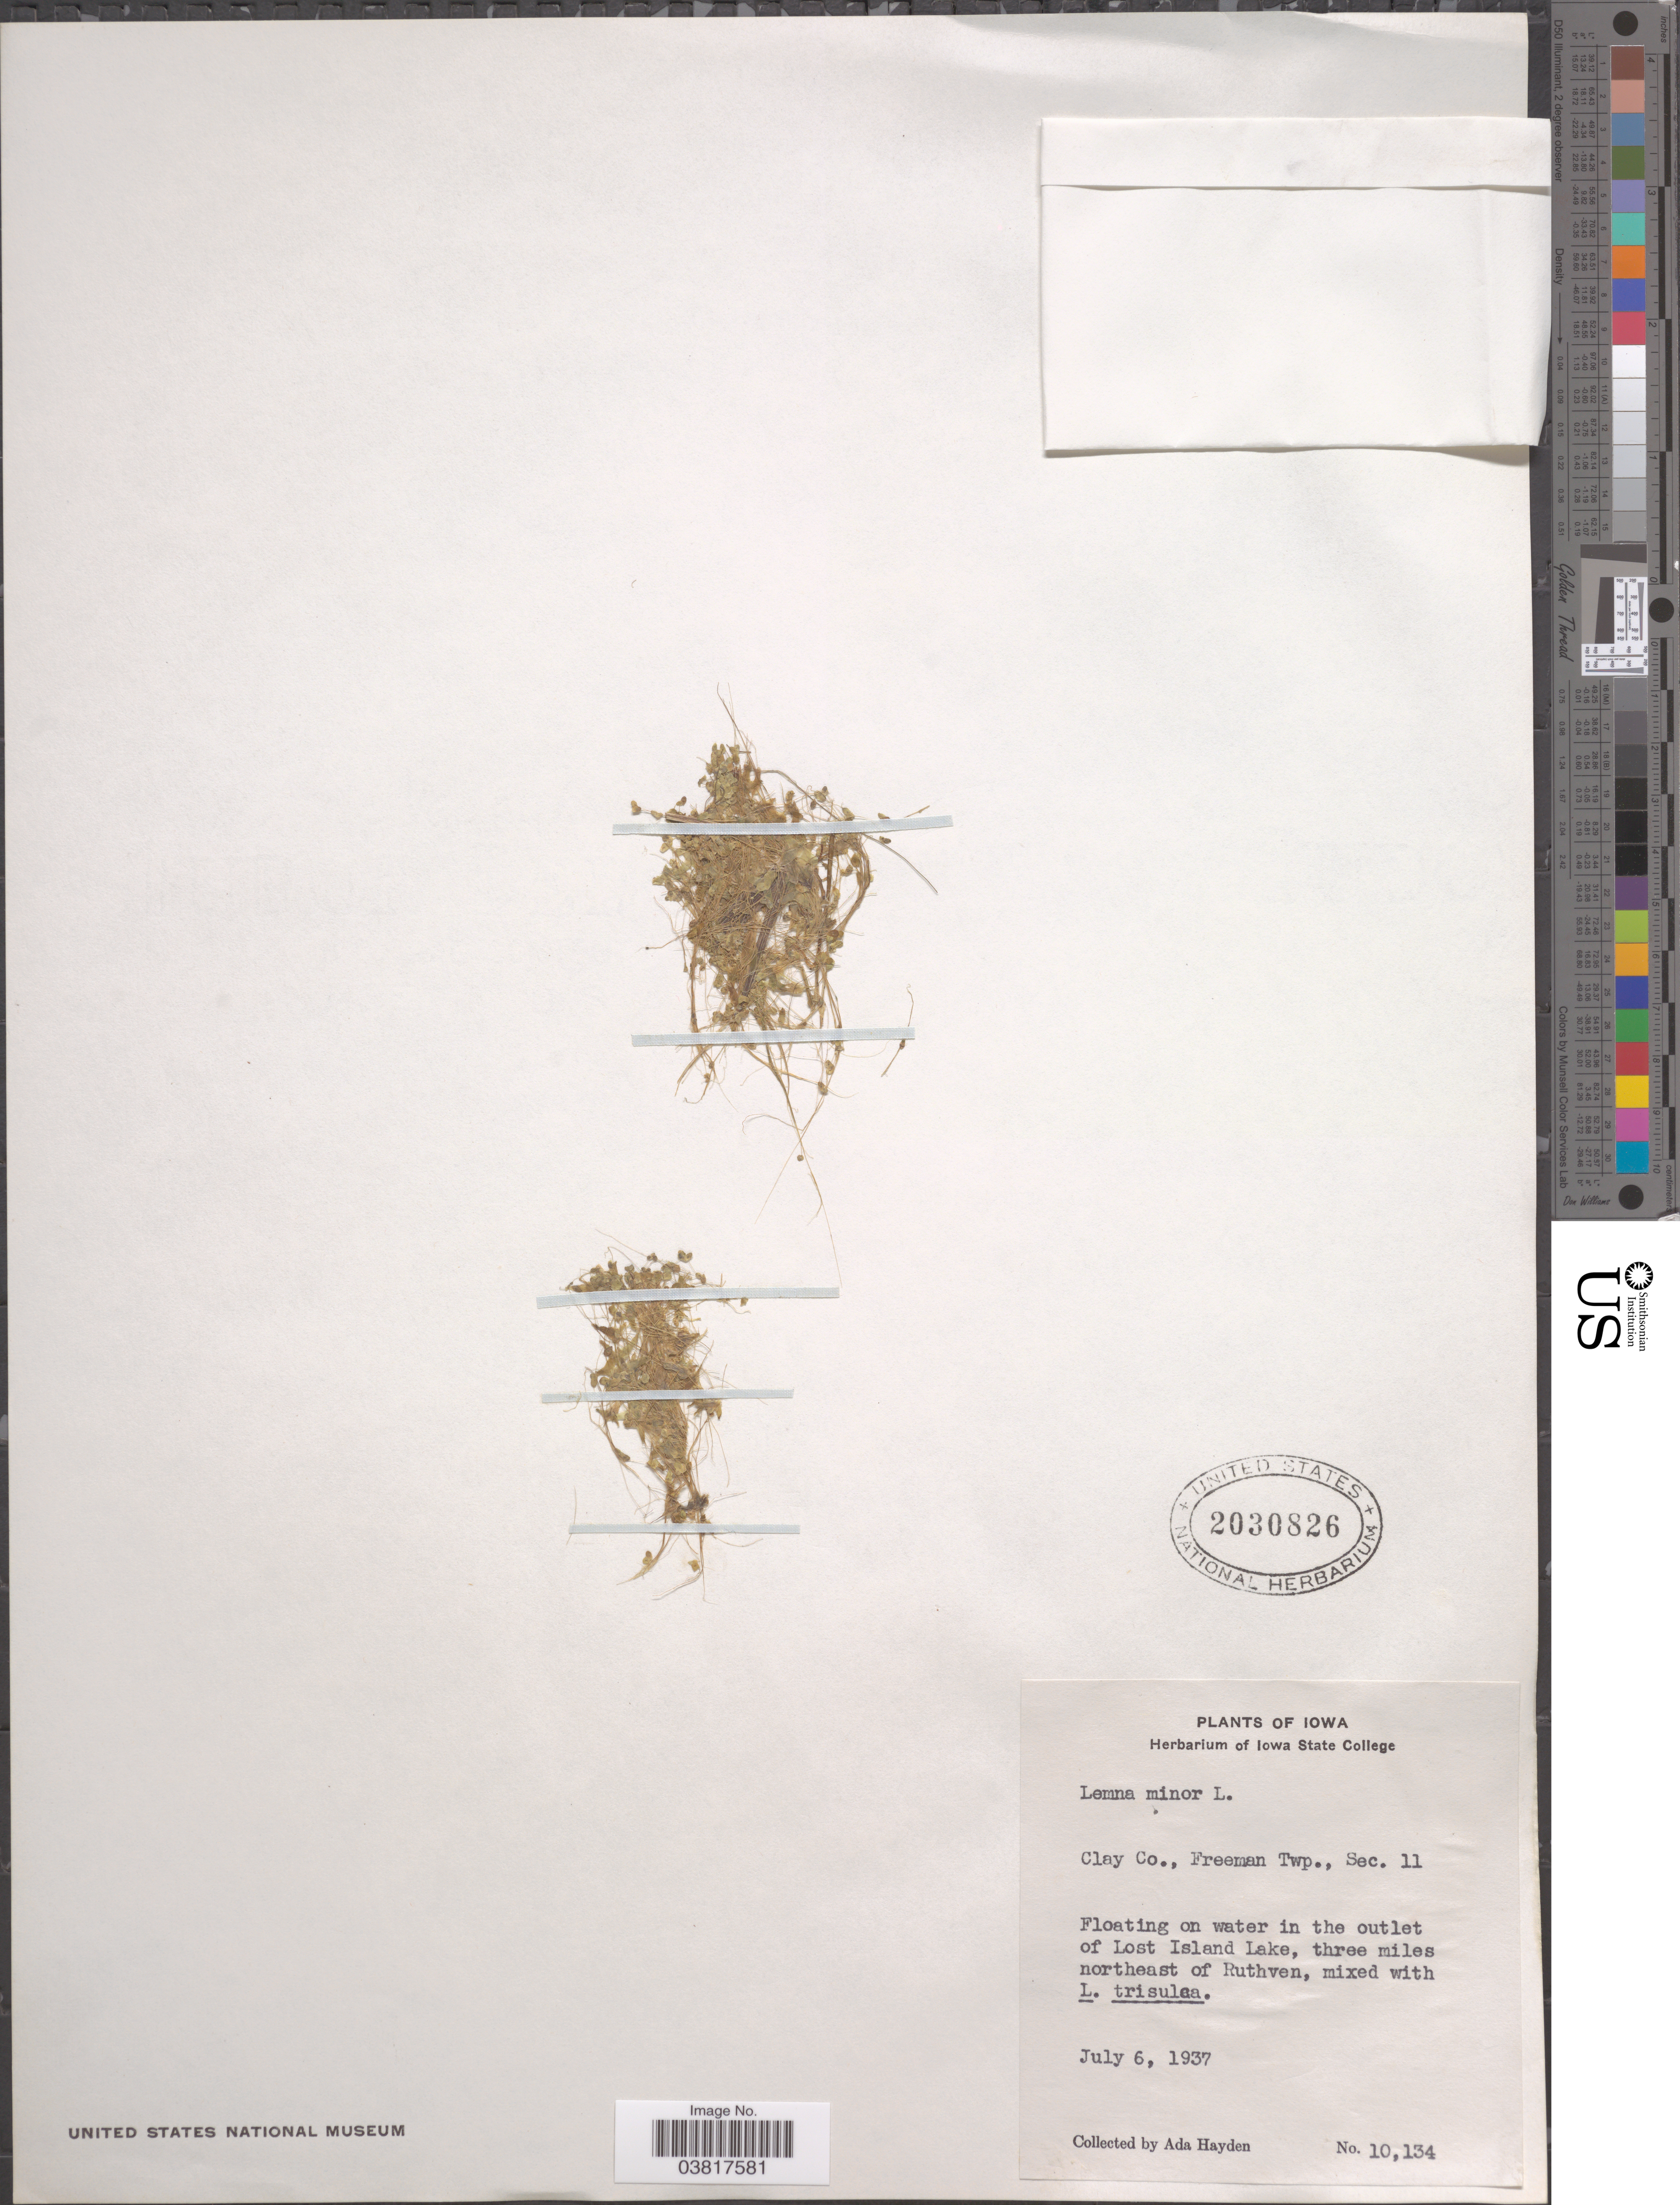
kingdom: Plantae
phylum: Tracheophyta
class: Liliopsida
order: Alismatales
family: Araceae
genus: Lemna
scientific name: Lemna minor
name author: L.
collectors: Ada Hayden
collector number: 10134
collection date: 1937-07-06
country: United States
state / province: Iowa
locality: Clay Co., Freeman Twp., Sec. 11. In the outlet of Lost Island Lake, three miles northeast of Ruthven.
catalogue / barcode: US 2030826